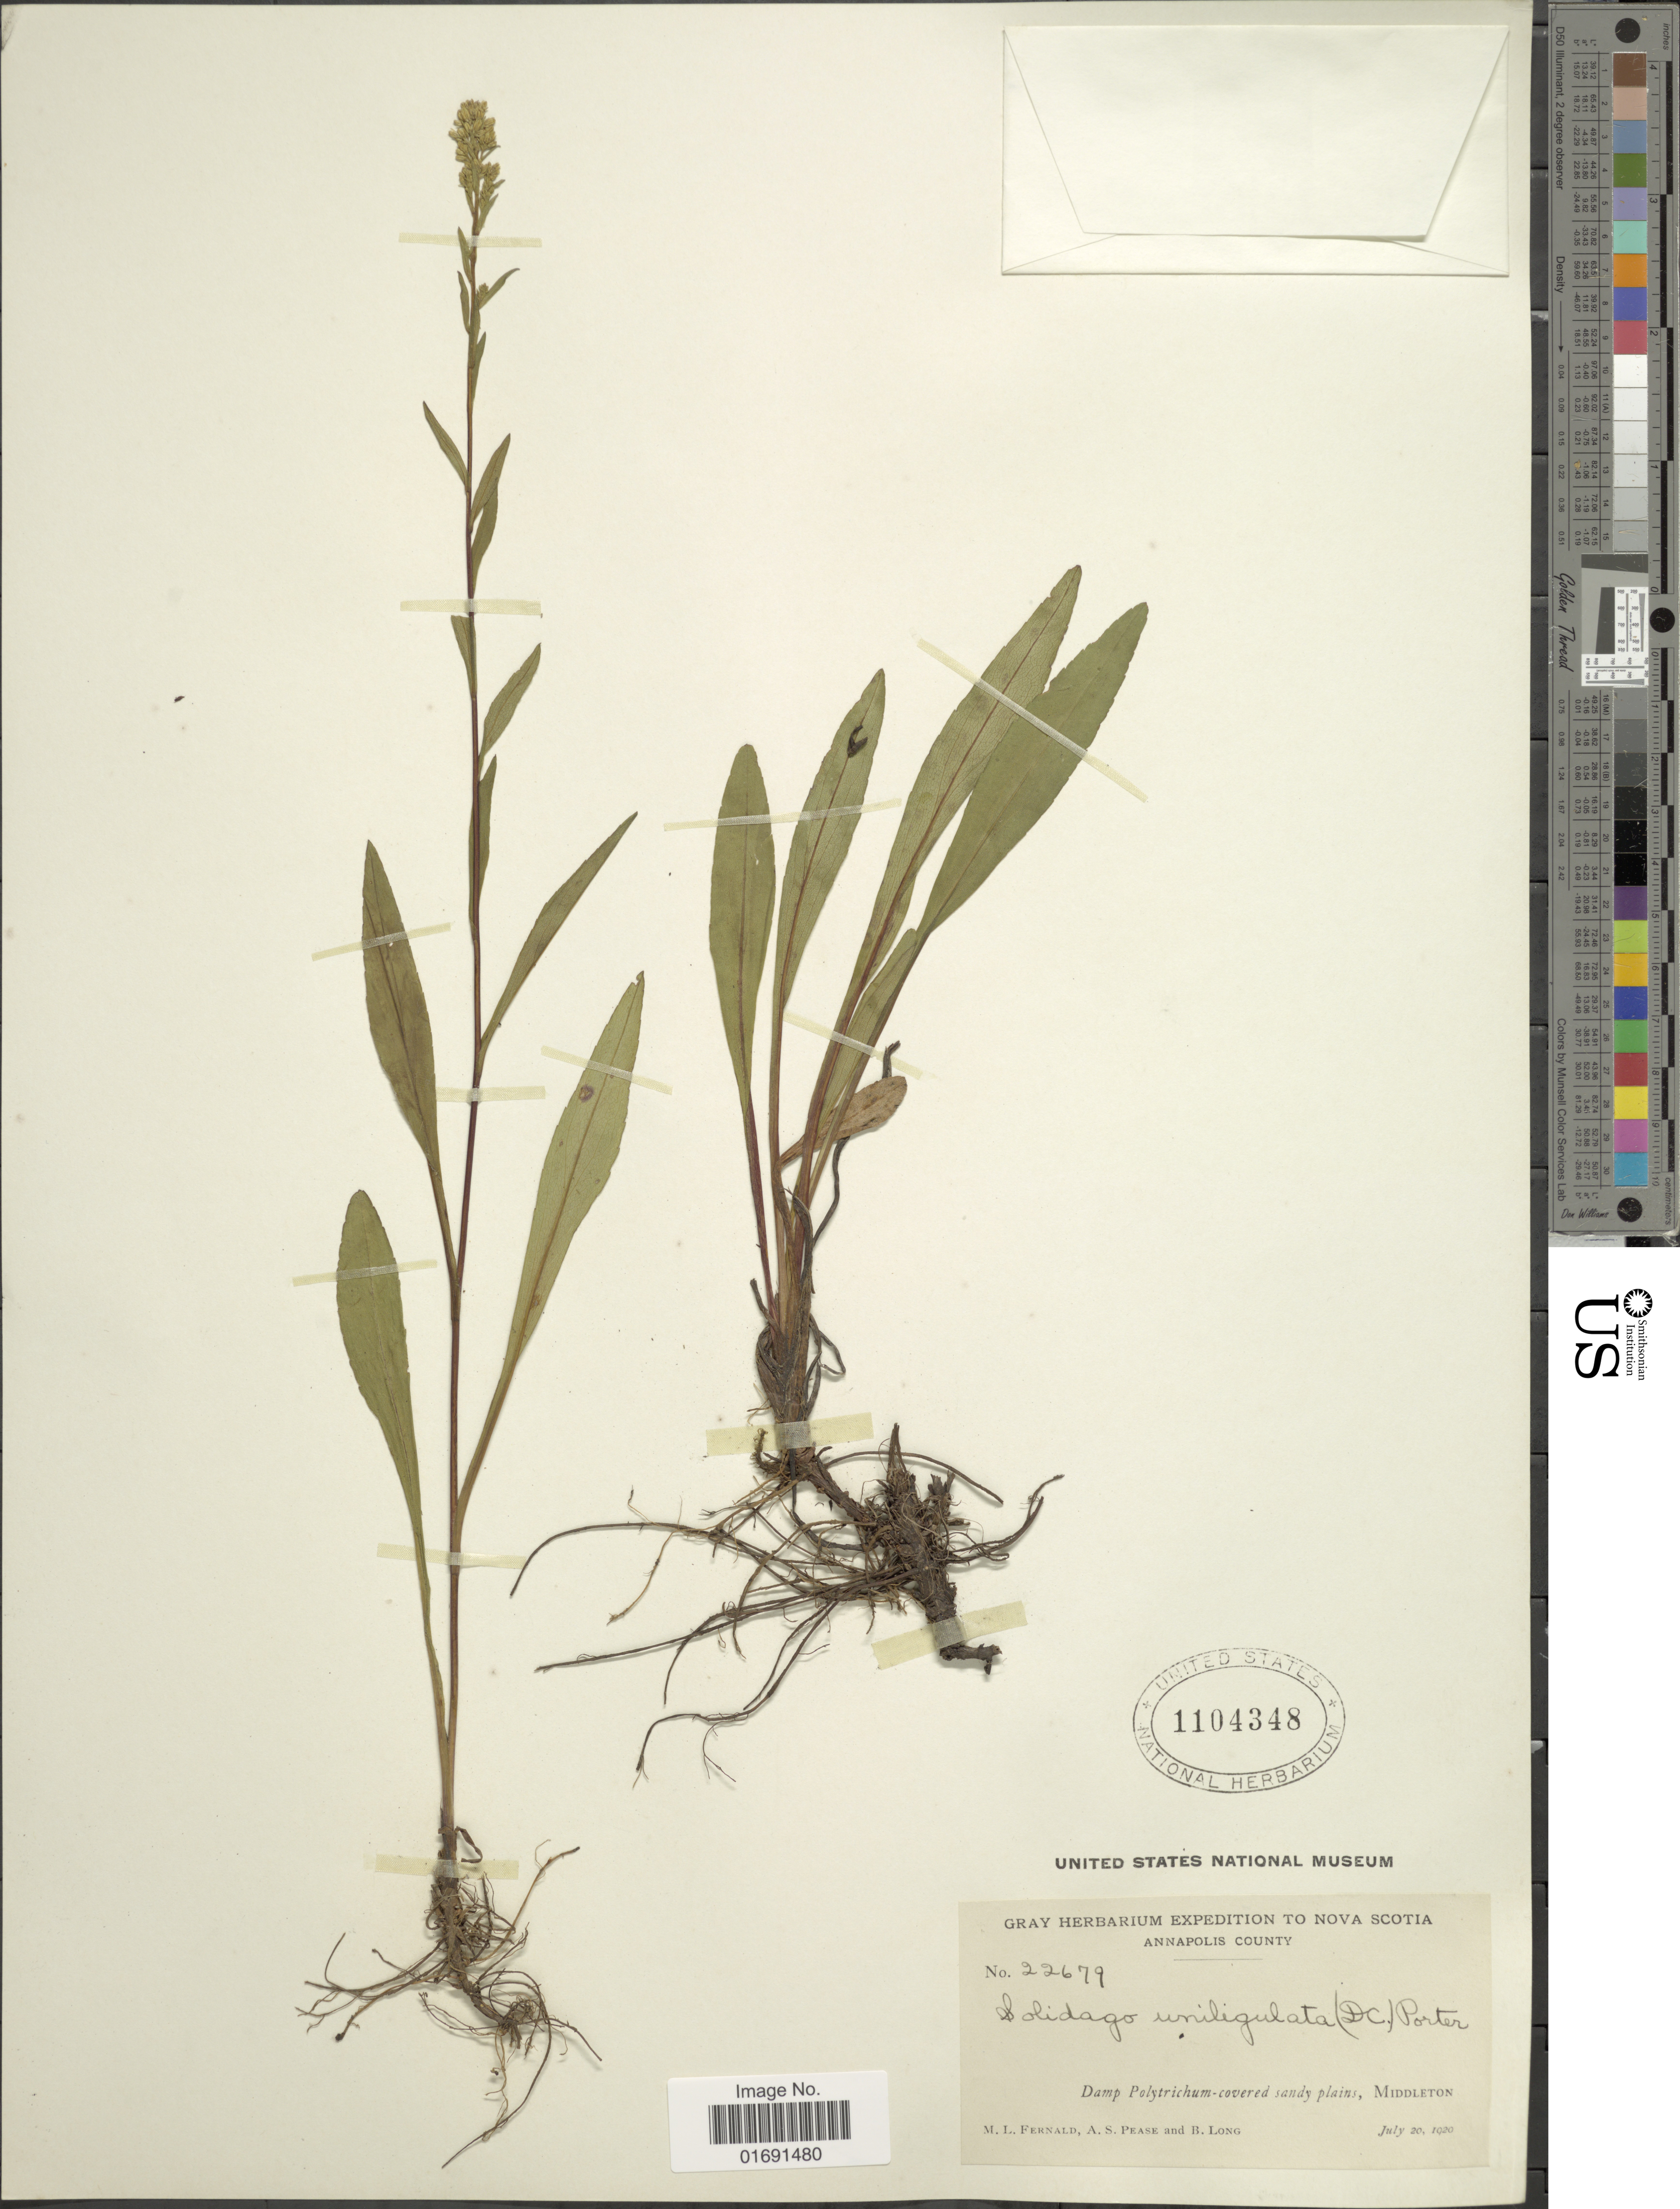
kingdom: Plantae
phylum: Tracheophyta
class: Magnoliopsida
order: Asterales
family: Asteraceae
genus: Solidago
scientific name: Solidago uniligulata var. uniligulata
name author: (DC.) Porter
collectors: M. L. Fernald, A. S. Pease & B. Long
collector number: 22679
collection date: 1920-07-20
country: Canada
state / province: Nova Scotia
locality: Annapolis County, Middleton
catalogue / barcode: US 1104348